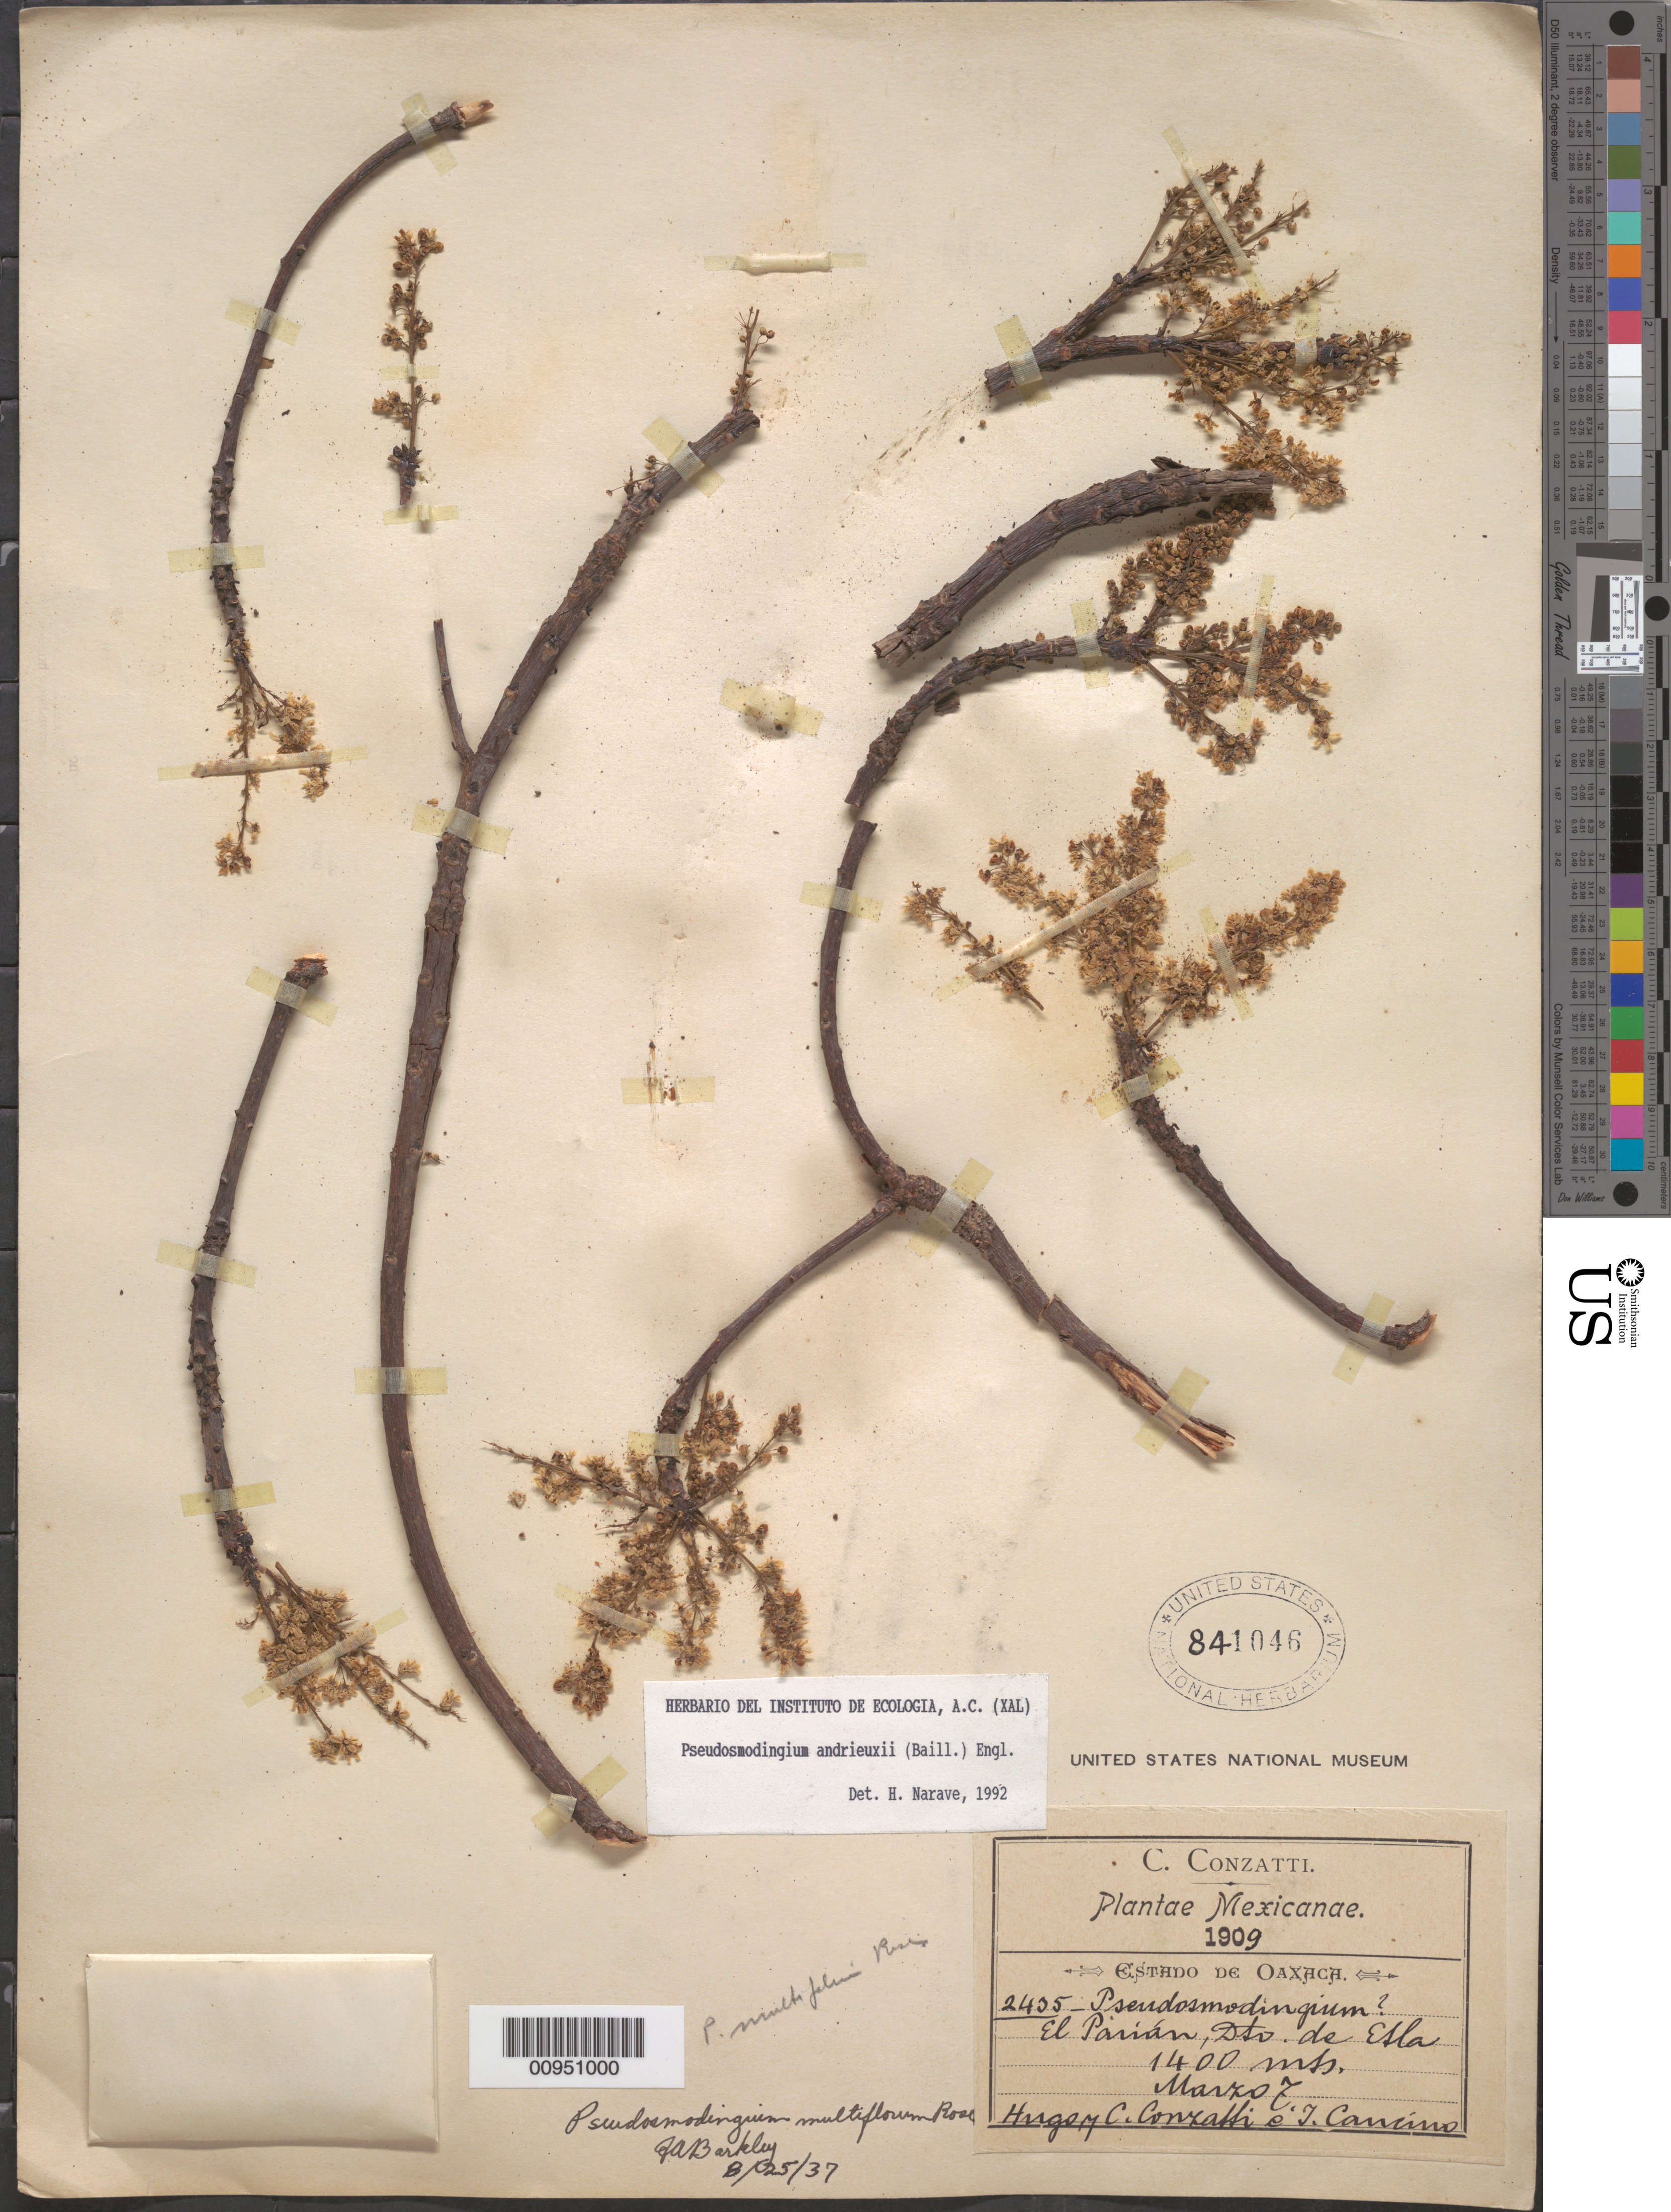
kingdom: Plantae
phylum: Tracheophyta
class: Magnoliopsida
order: Sapindales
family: Anacardiaceae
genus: Pseudosmodingium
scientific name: Pseudosmodingium andrieuxii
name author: (Baill.) Engl.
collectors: C. Conzatti & J. Cancino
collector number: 2435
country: Mexico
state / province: Oaxaca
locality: El Parian de Etla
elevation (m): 1400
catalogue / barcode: US 841046